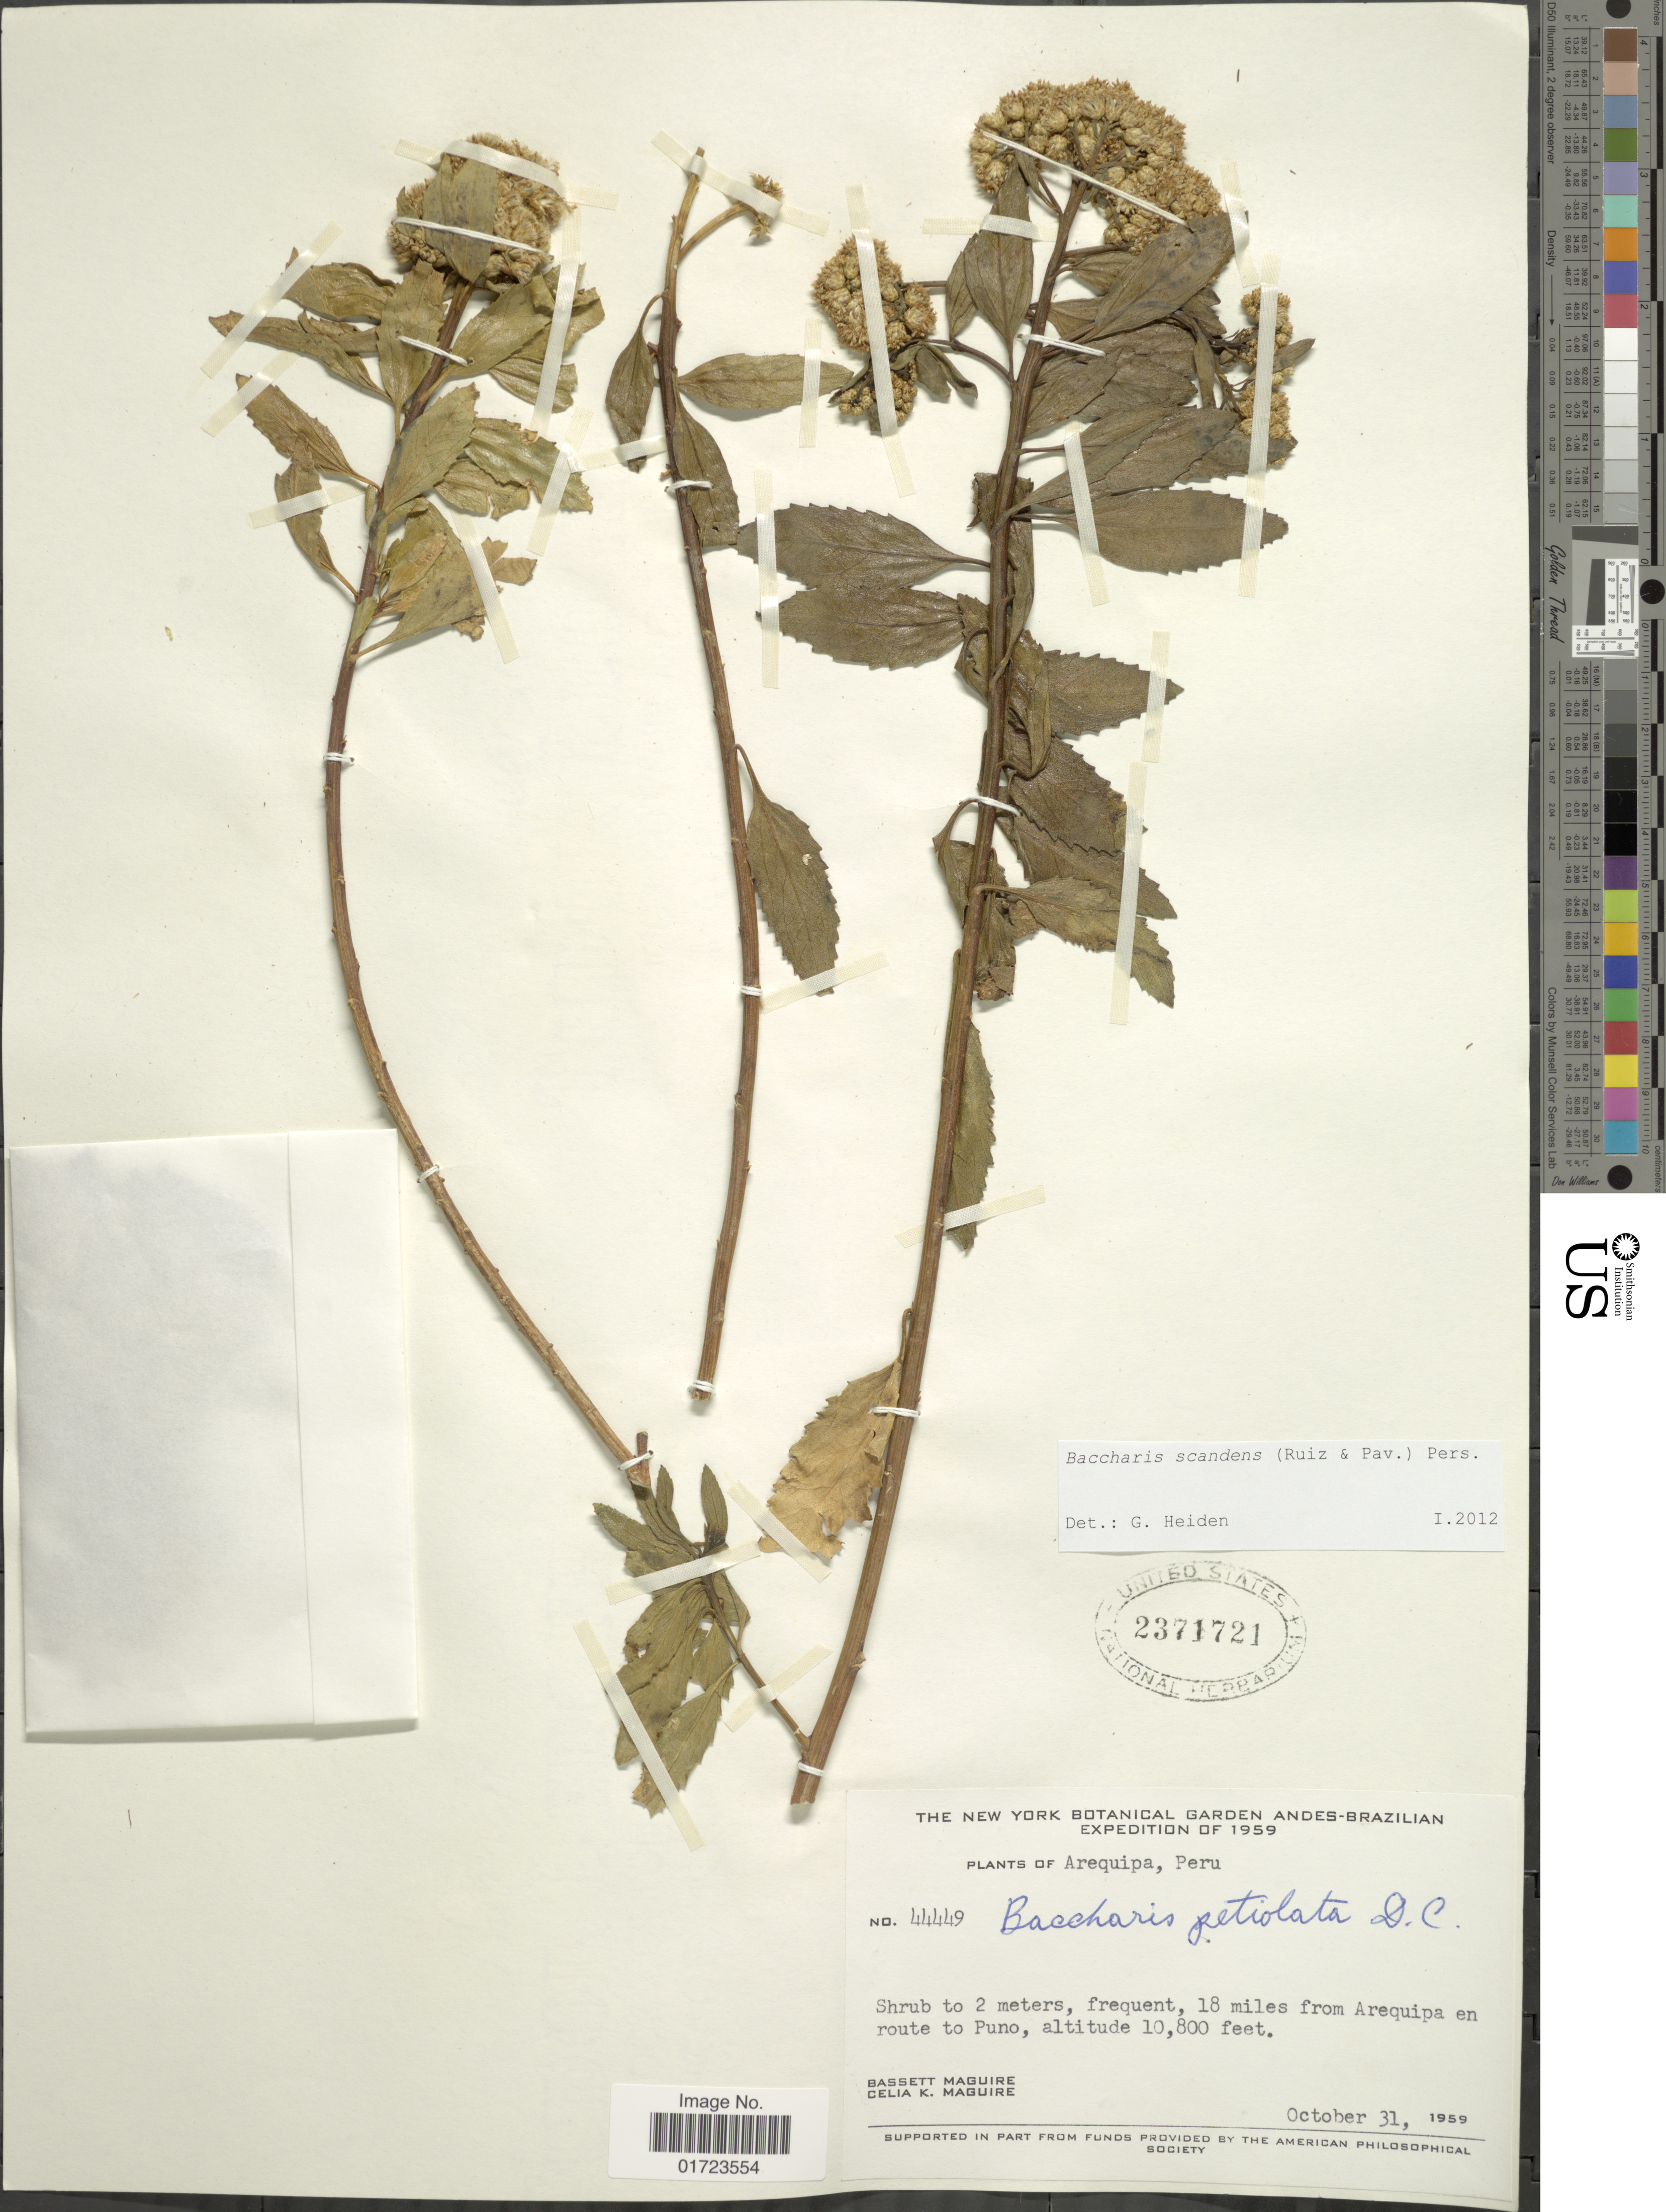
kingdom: Plantae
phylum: Tracheophyta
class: Magnoliopsida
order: Asterales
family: Asteraceae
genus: Baccharis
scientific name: Baccharis scandens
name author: (Ruiz & Pav.) Pers.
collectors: B. Maguire & C. K. Maguire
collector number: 44449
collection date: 1959-10-31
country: Peru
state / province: Arequipa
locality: Arequipa, Peru. 18 miles from Arequipa on road to Puno.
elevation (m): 3292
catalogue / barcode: US 2371721